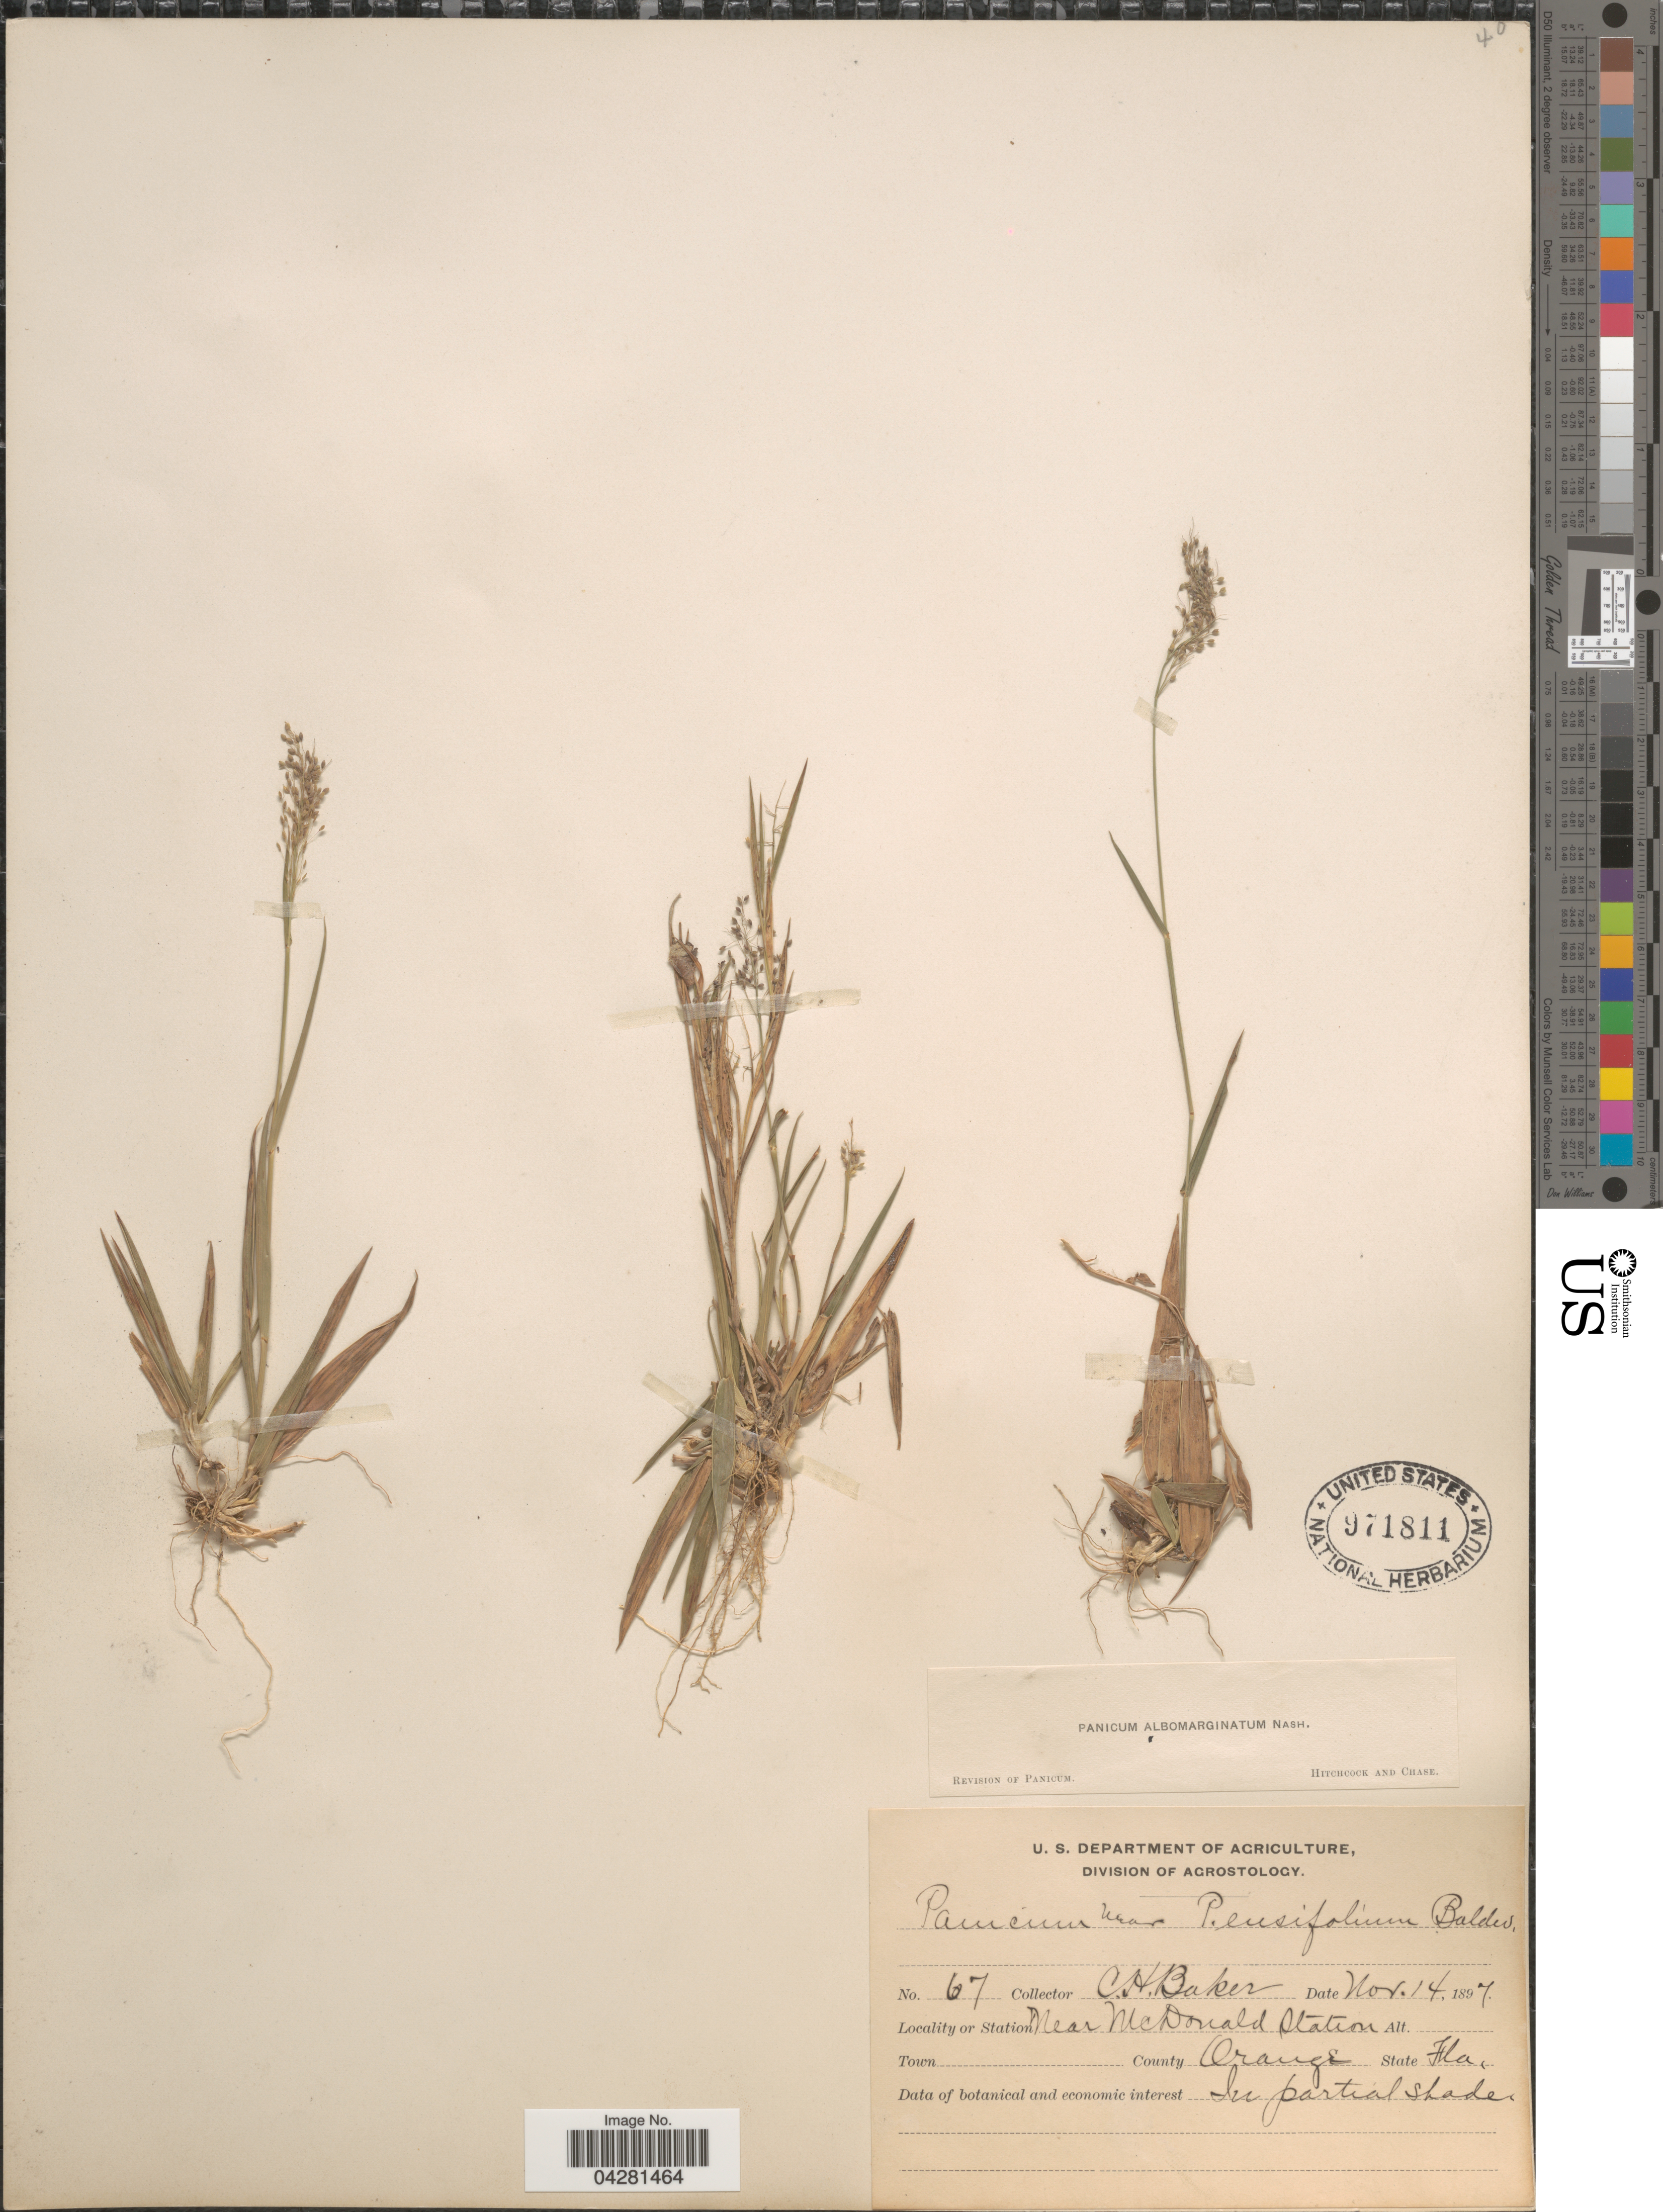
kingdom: Plantae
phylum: Tracheophyta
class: Liliopsida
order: Poales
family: Poaceae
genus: Dichanthelium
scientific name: Dichanthelium dichotomum var. unciphyllum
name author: (Trin.) Davidse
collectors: C. H. Baker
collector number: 67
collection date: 1897-11-14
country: United States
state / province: Florida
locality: Near McDonald Station. County Orange. In partial shades.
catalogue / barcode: US 971811